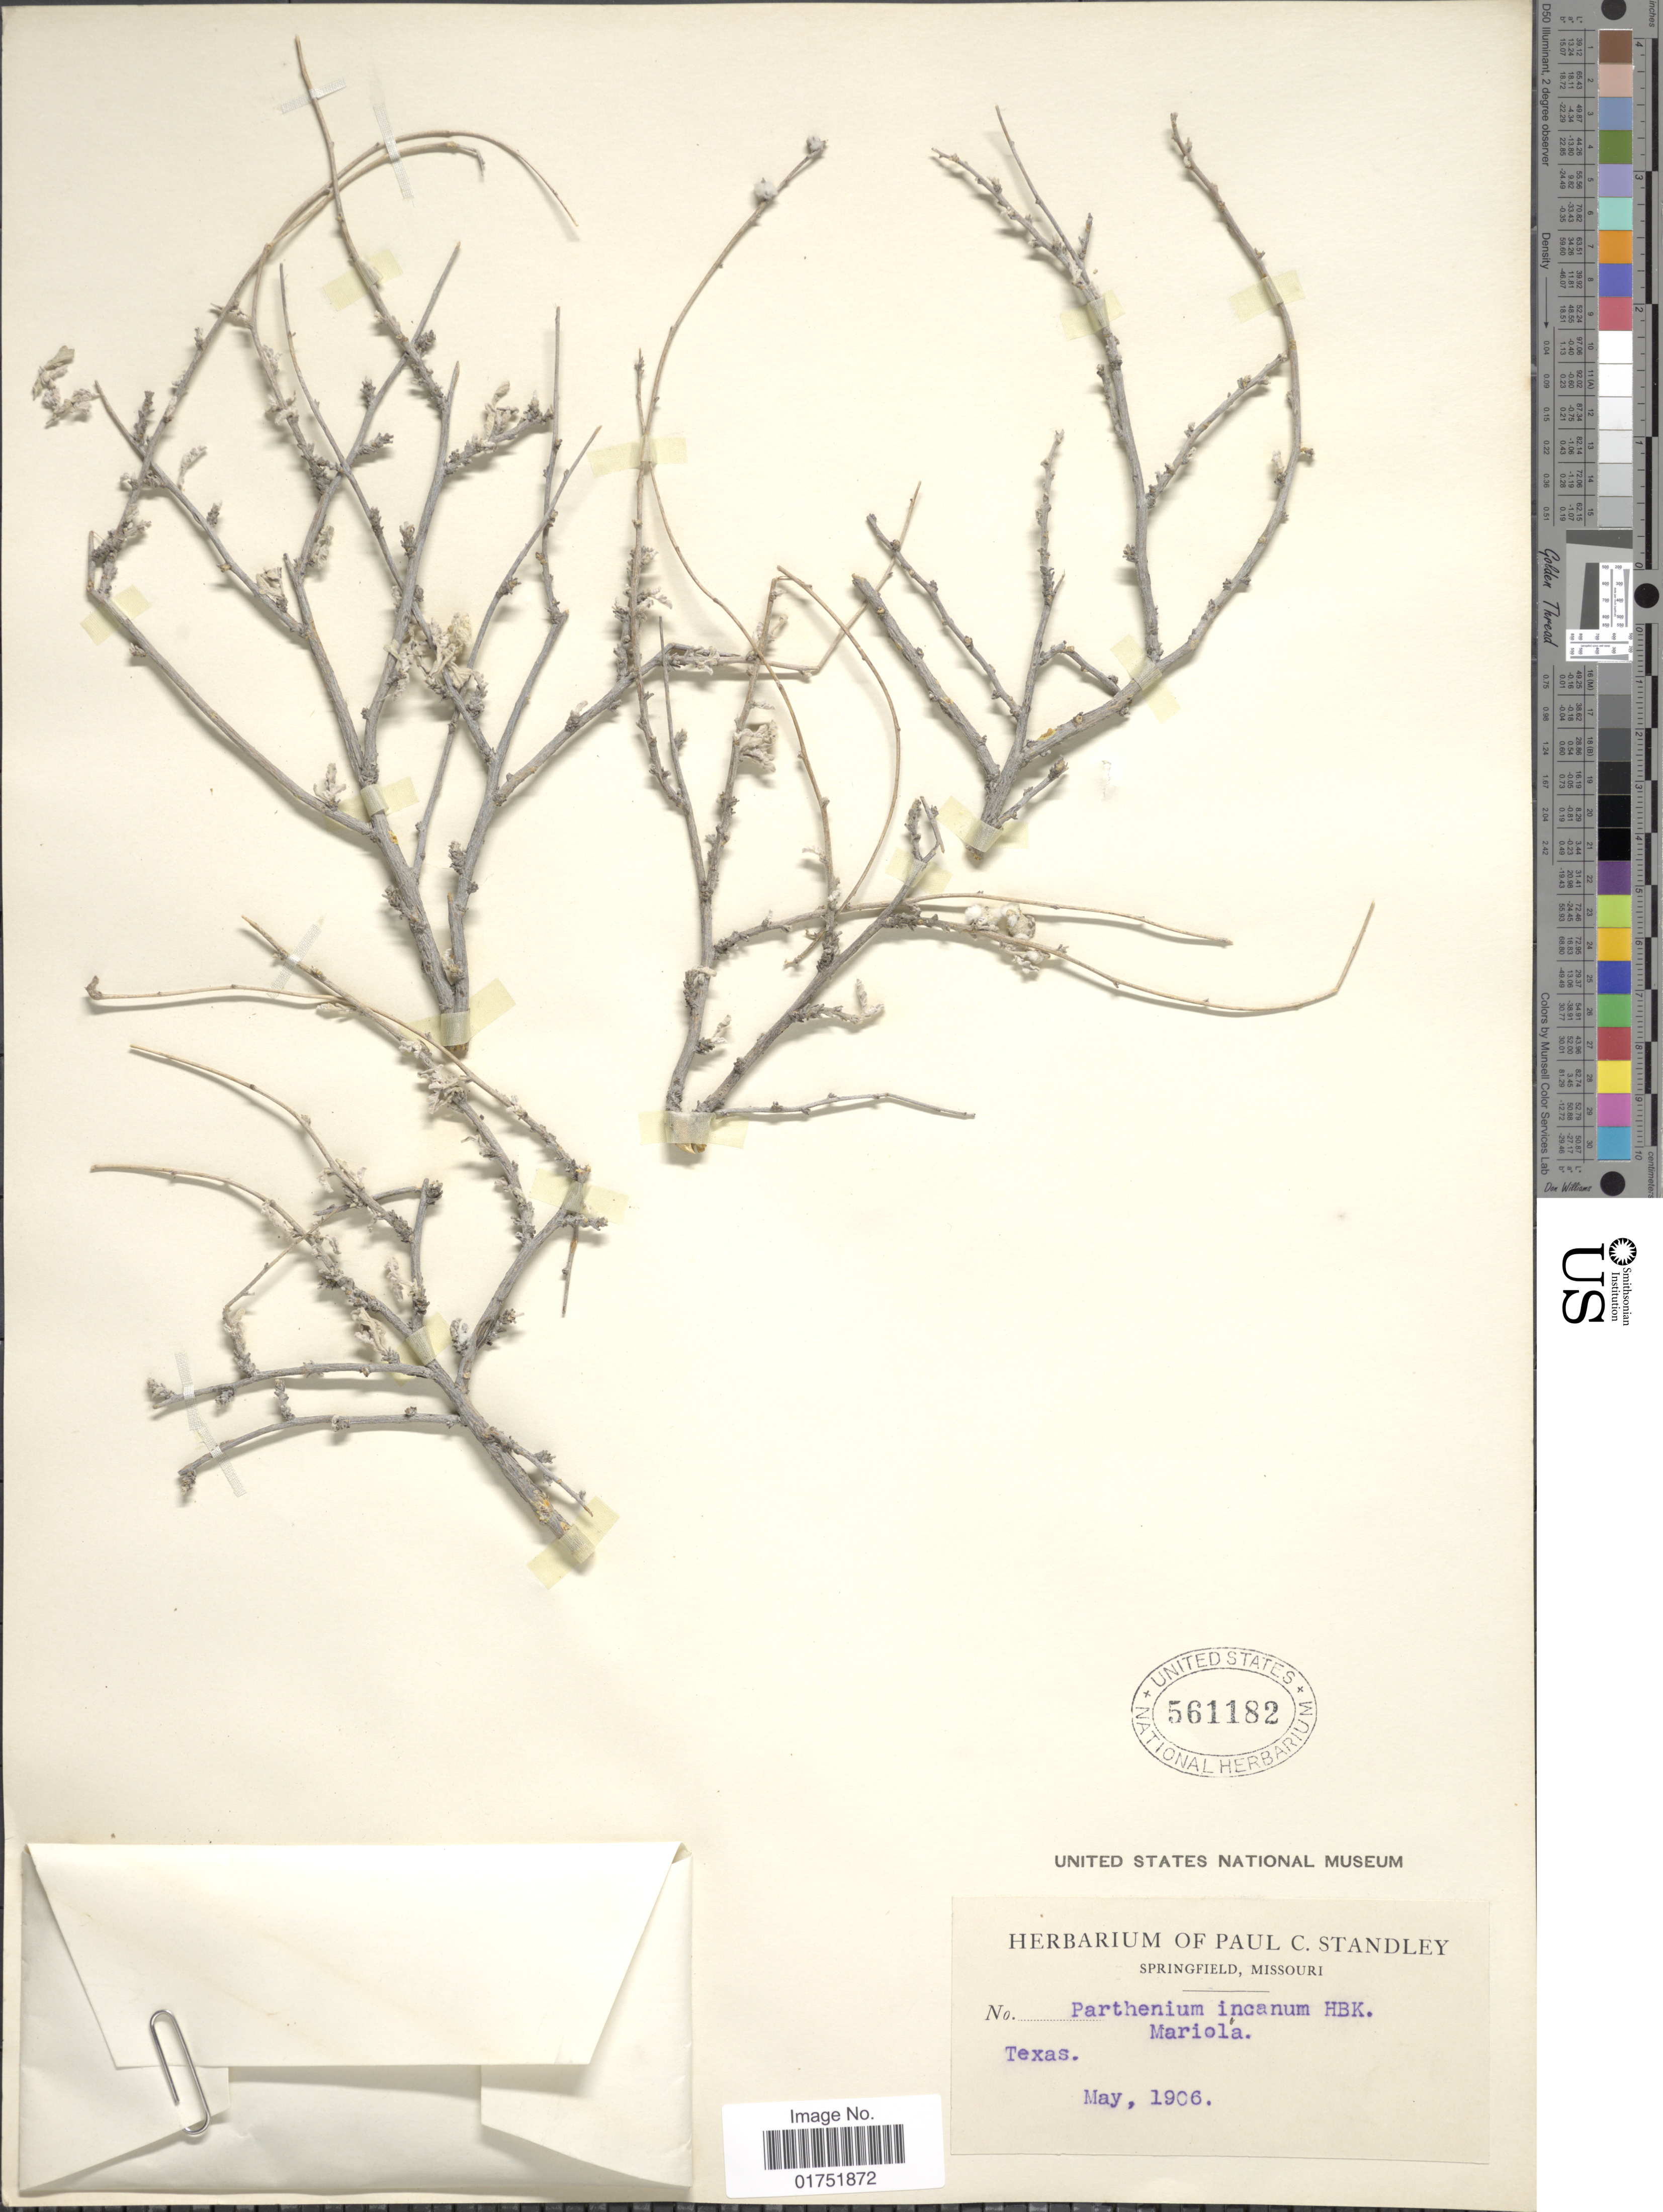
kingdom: Plantae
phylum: Tracheophyta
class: Magnoliopsida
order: Asterales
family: Asteraceae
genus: Parthenium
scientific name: Parthenium incanum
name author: Kunth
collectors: ex herb. Paul C. Standley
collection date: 1906-05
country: United States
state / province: Texas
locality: Mariola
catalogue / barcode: US 561182